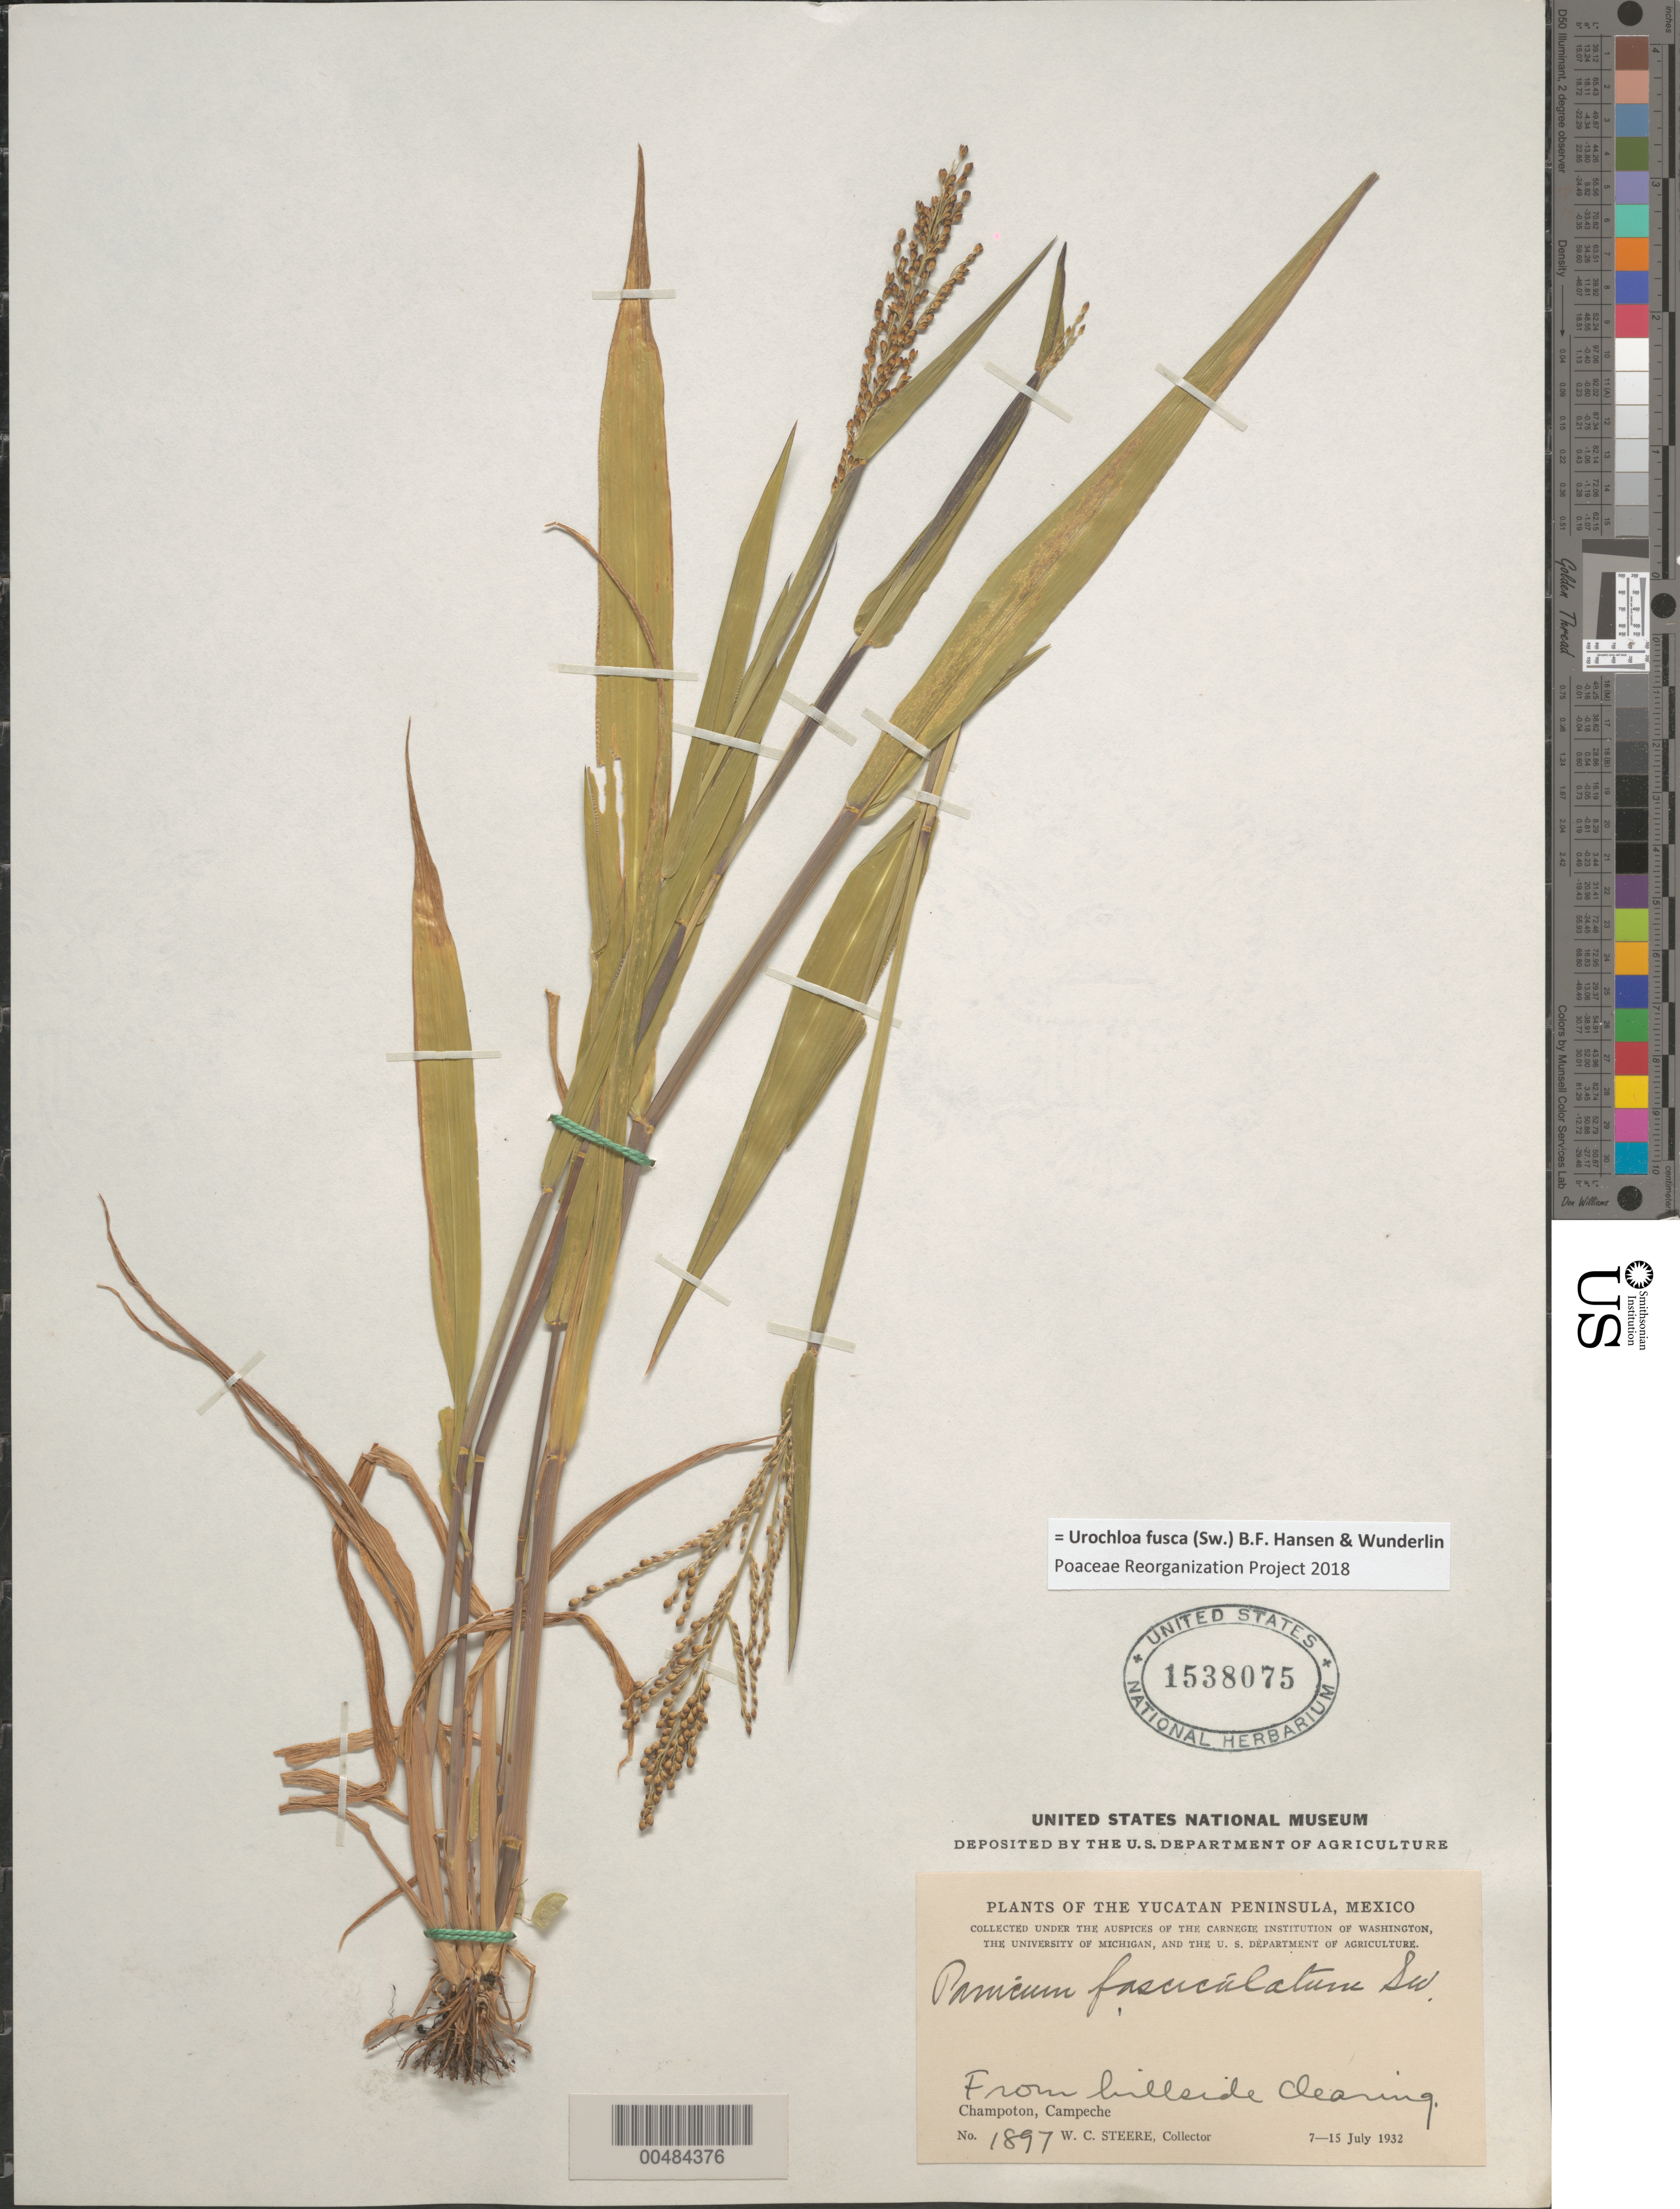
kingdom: Plantae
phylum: Tracheophyta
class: Liliopsida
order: Poales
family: Poaceae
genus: Brachiaria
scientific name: Brachiaria fasciculata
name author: (Sw.) Parodi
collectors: W. C. Steere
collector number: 1897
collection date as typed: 7 Jul 1932 to 15 Jul 1932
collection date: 1932-07-07/1932-07-15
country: Mexico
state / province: Chiapas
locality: Yucatan Peninsula, Champoton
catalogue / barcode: US 1538075